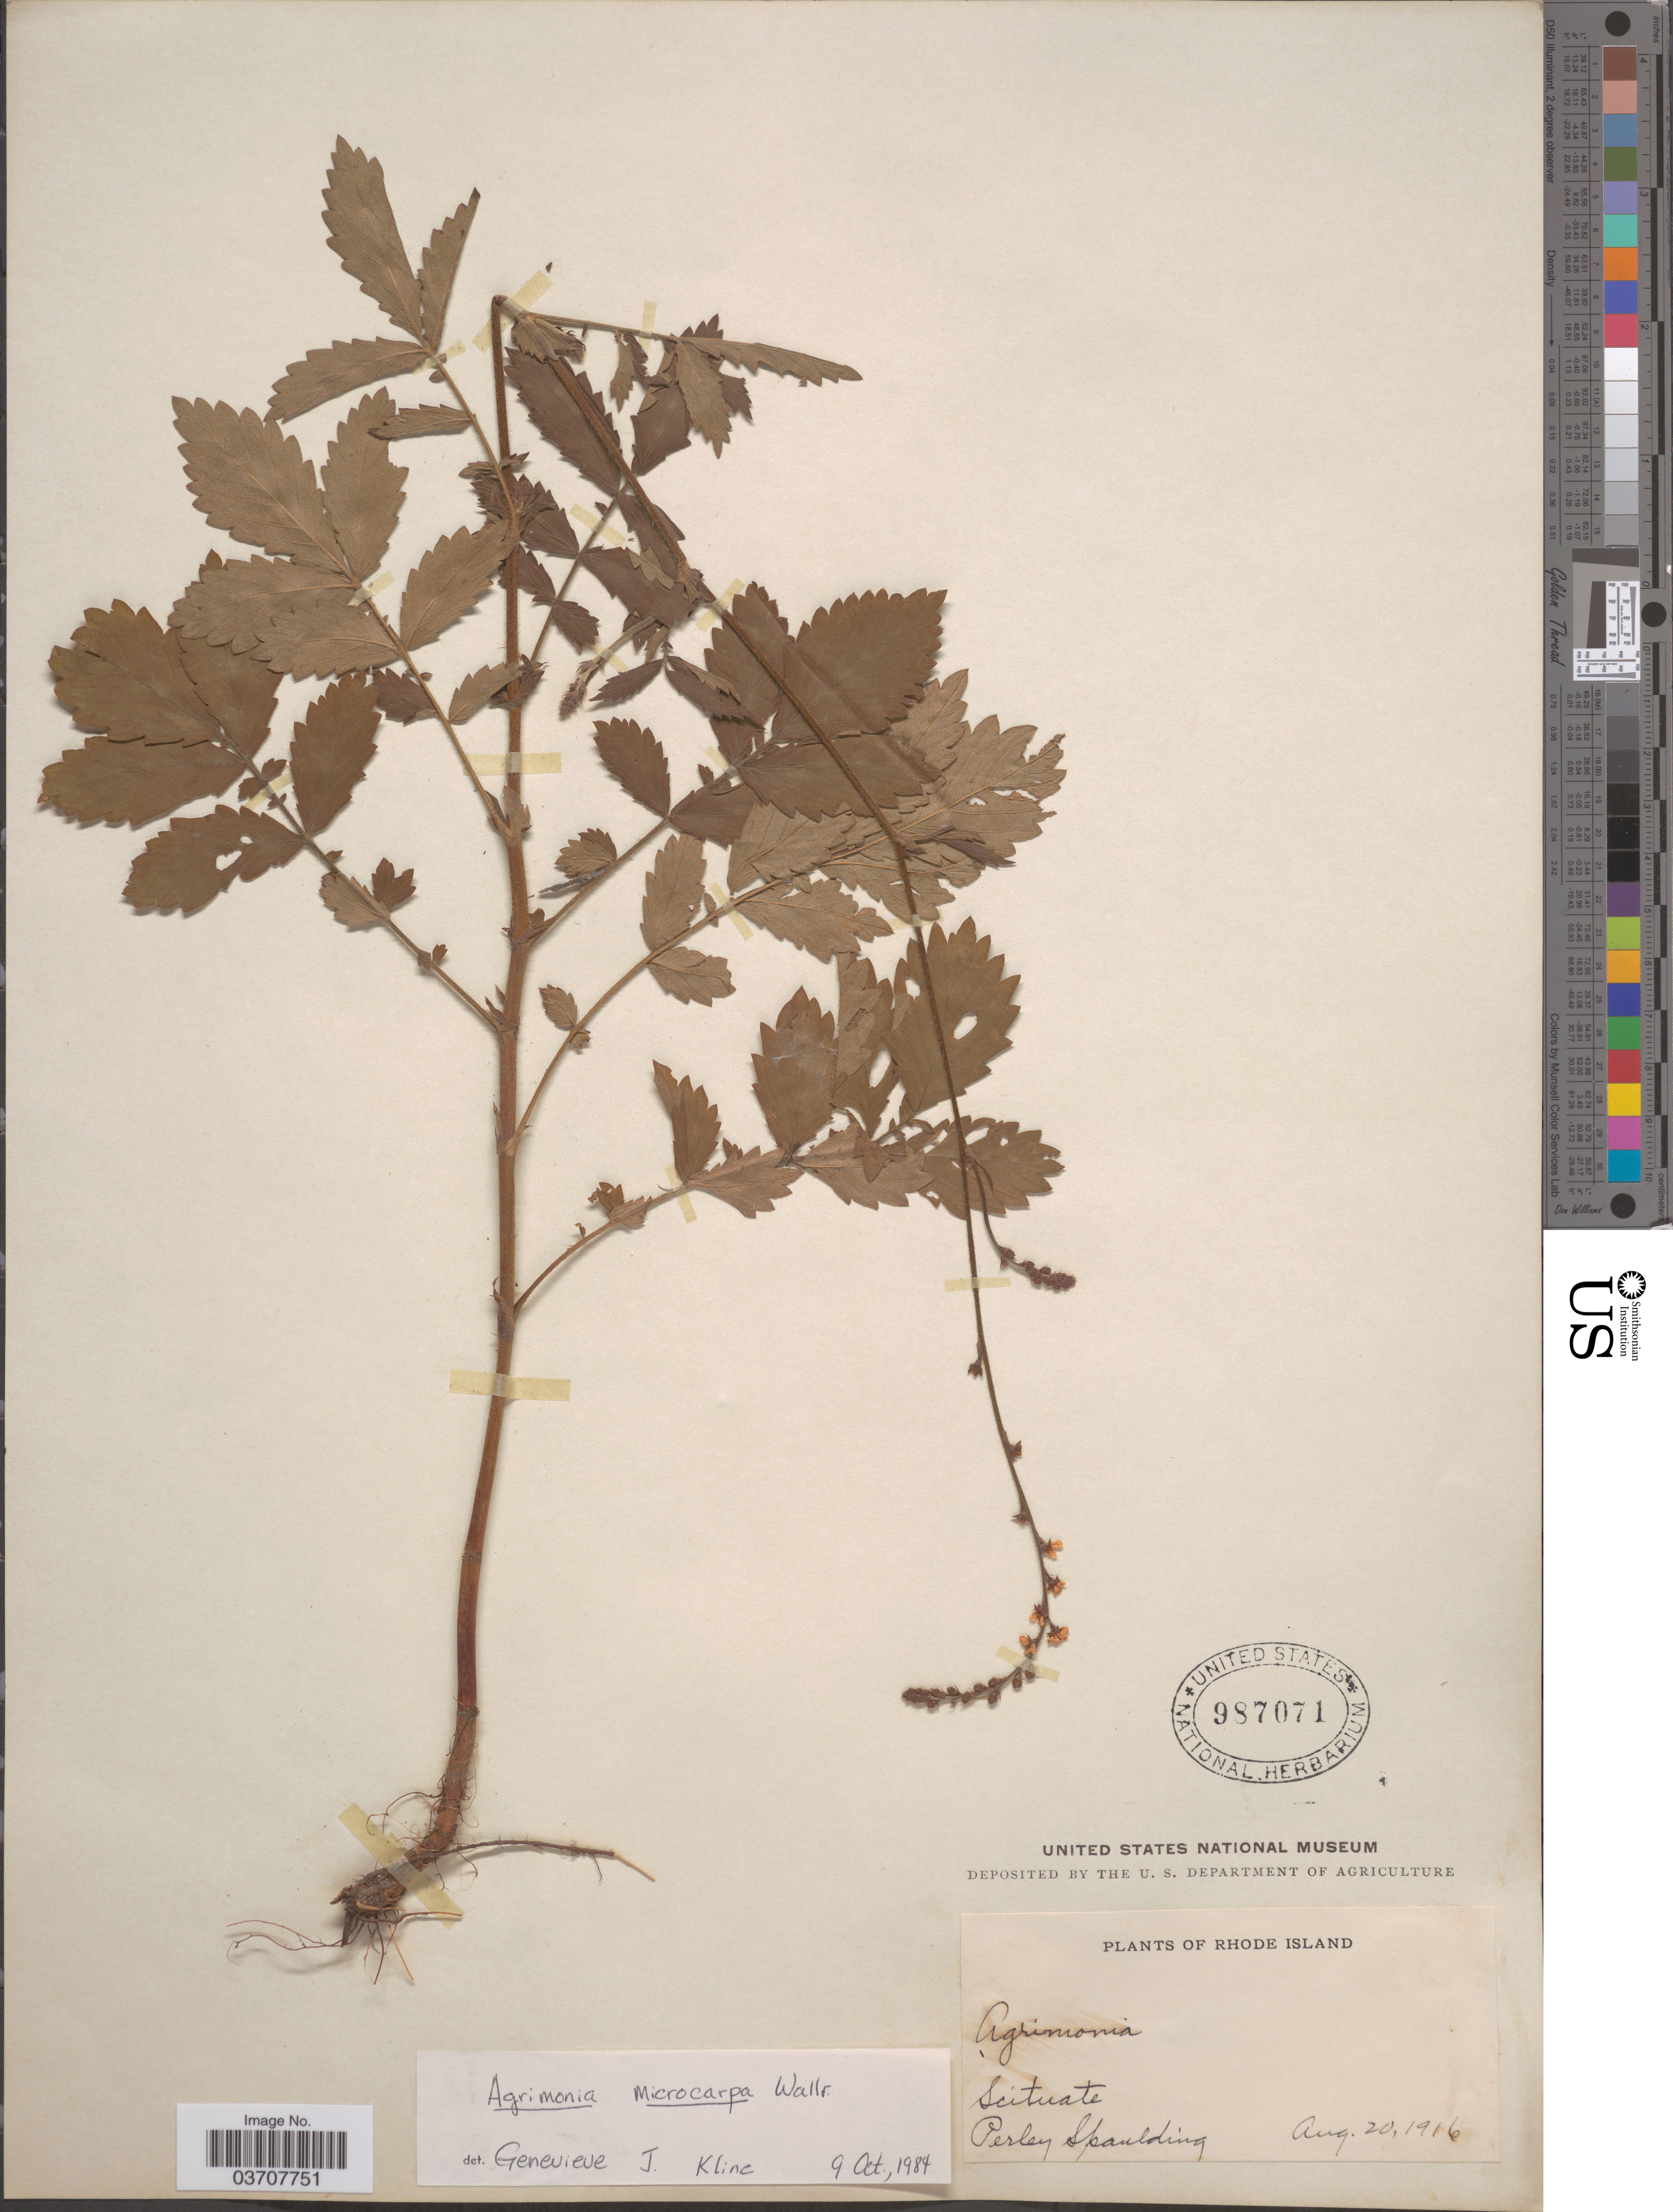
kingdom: Plantae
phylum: Tracheophyta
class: Magnoliopsida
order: Rosales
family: Rosaceae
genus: Agrimonia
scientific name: Agrimonia microcarpa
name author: Wallr.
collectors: P. Spaulding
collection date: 1916-08-20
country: United States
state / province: Rhode Island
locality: Scituate.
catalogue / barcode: US 987071